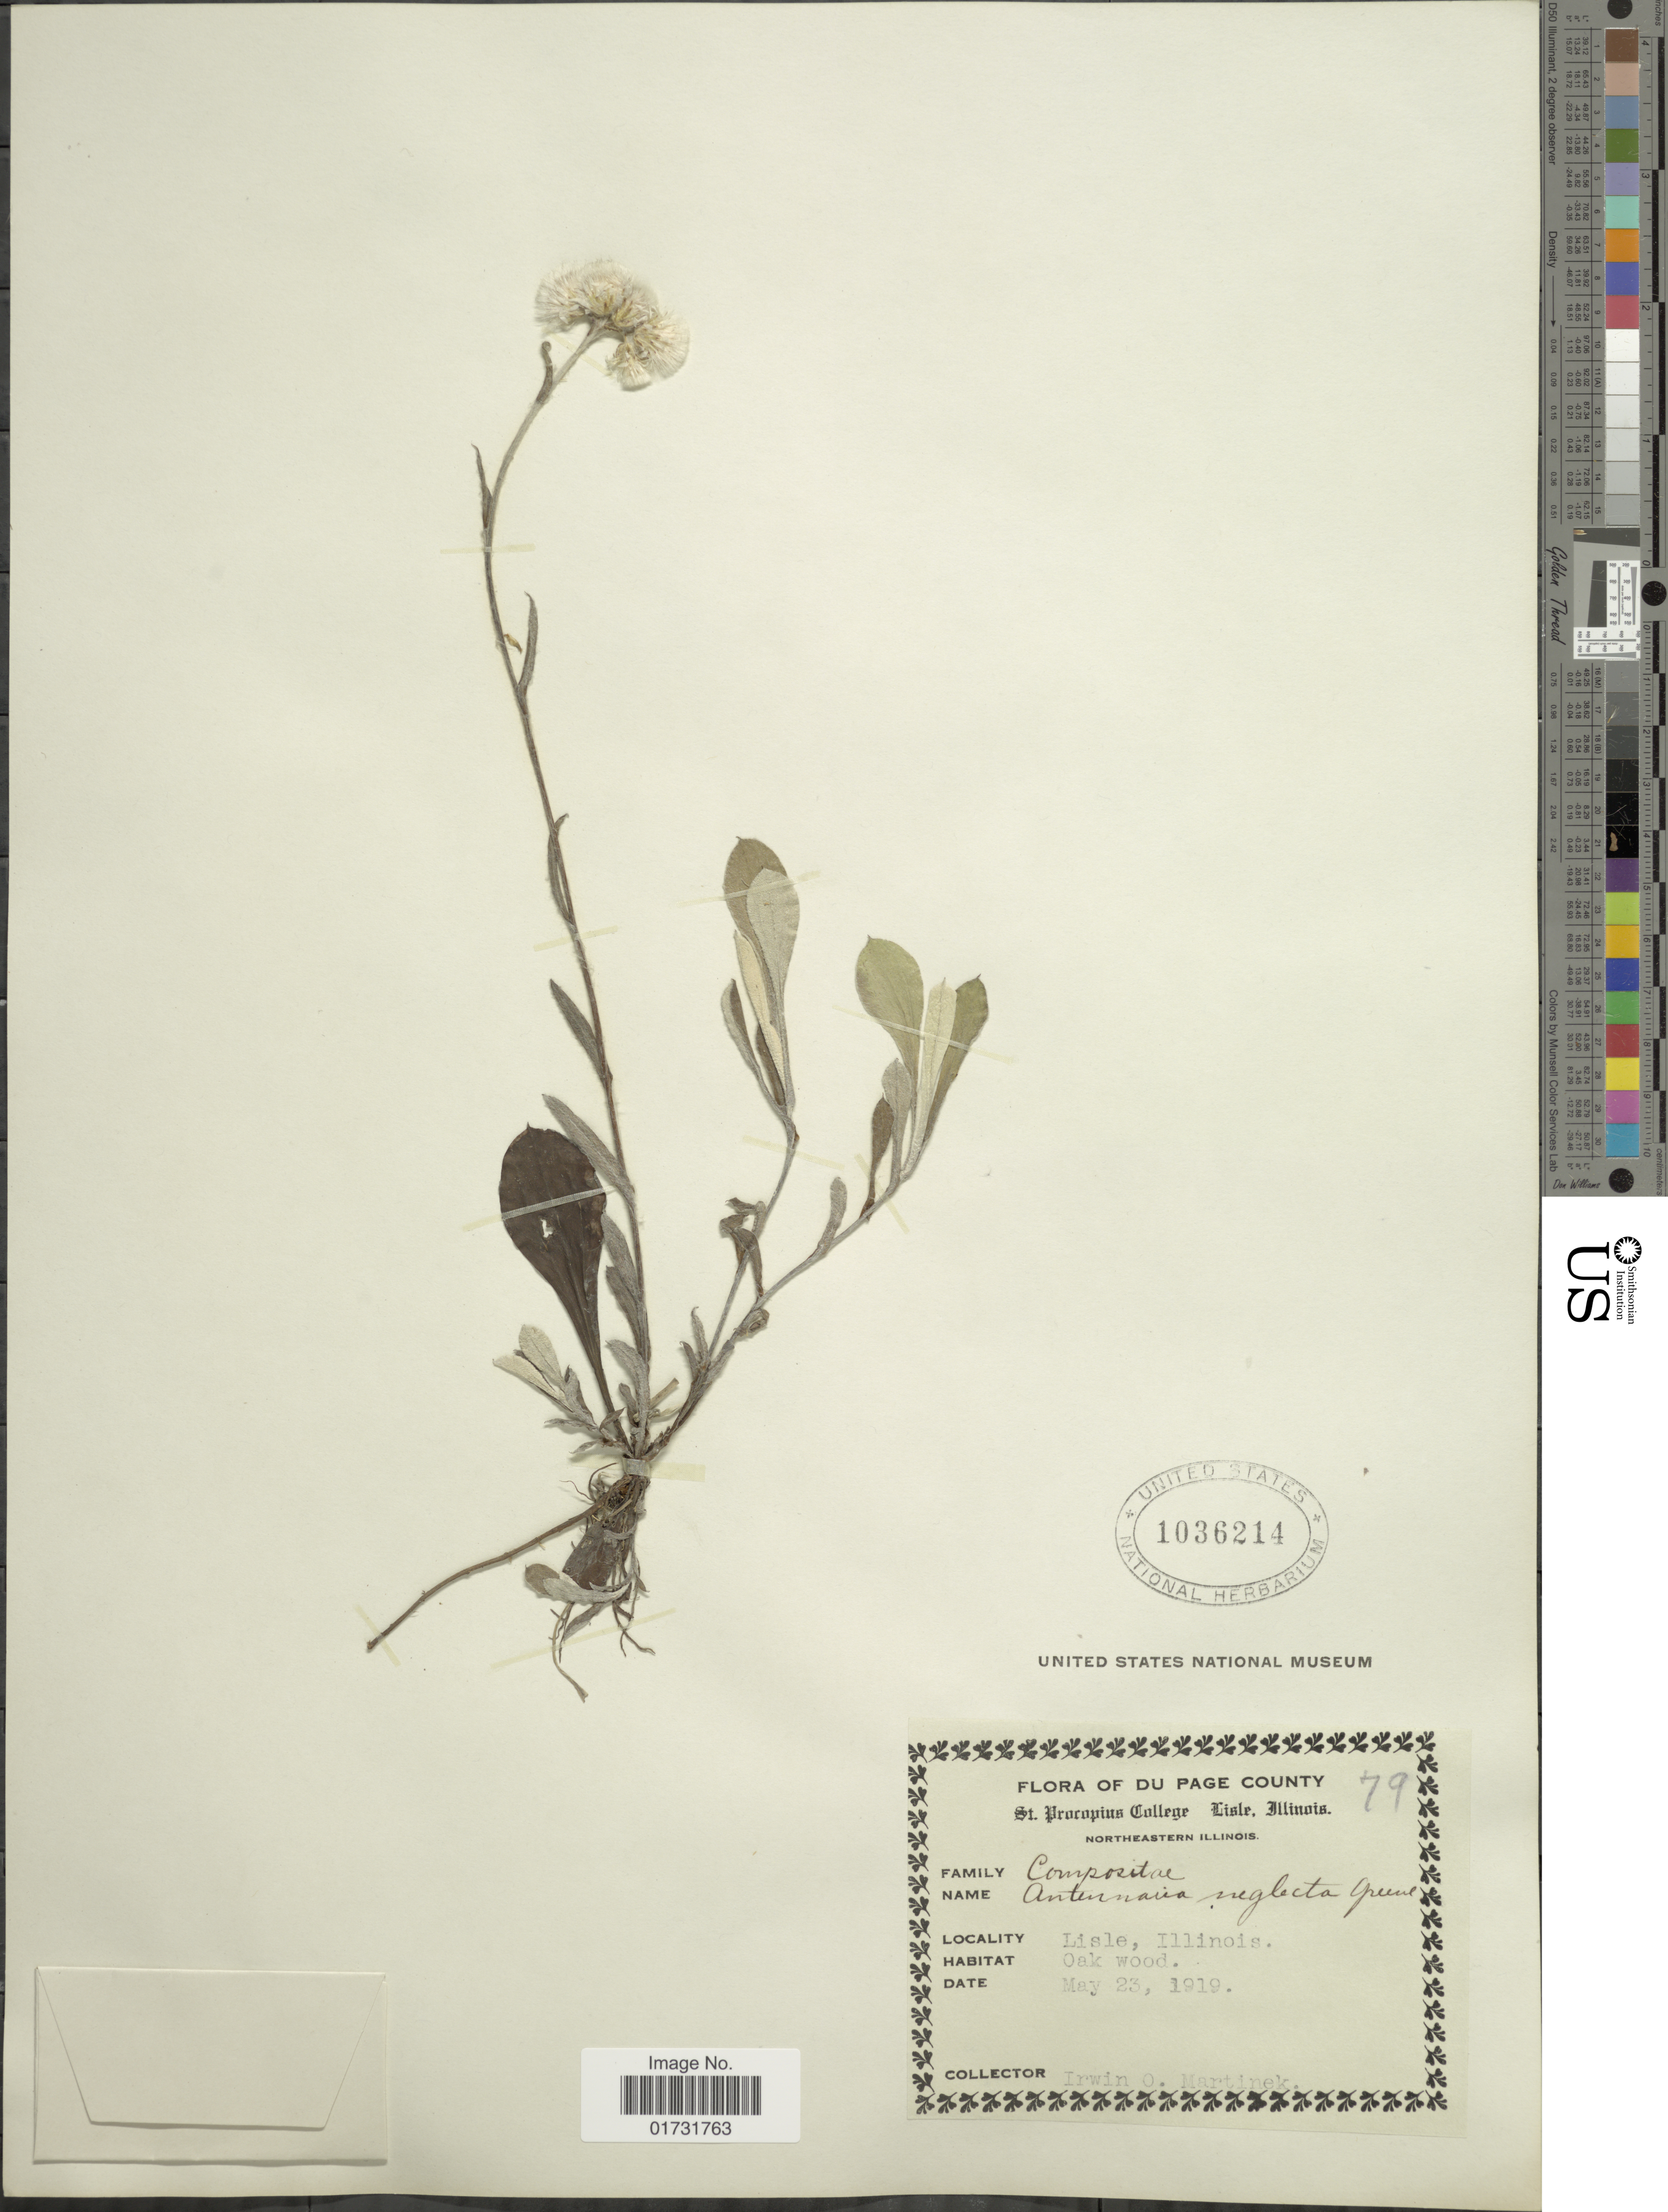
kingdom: Plantae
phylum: Tracheophyta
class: Magnoliopsida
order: Asterales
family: Asteraceae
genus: Antennaria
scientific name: Antennaria neglecta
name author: Greene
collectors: I. Martinek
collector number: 79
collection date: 1919-05-23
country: United States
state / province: Illinois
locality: Du Page County. Lisle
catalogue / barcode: US 1036214